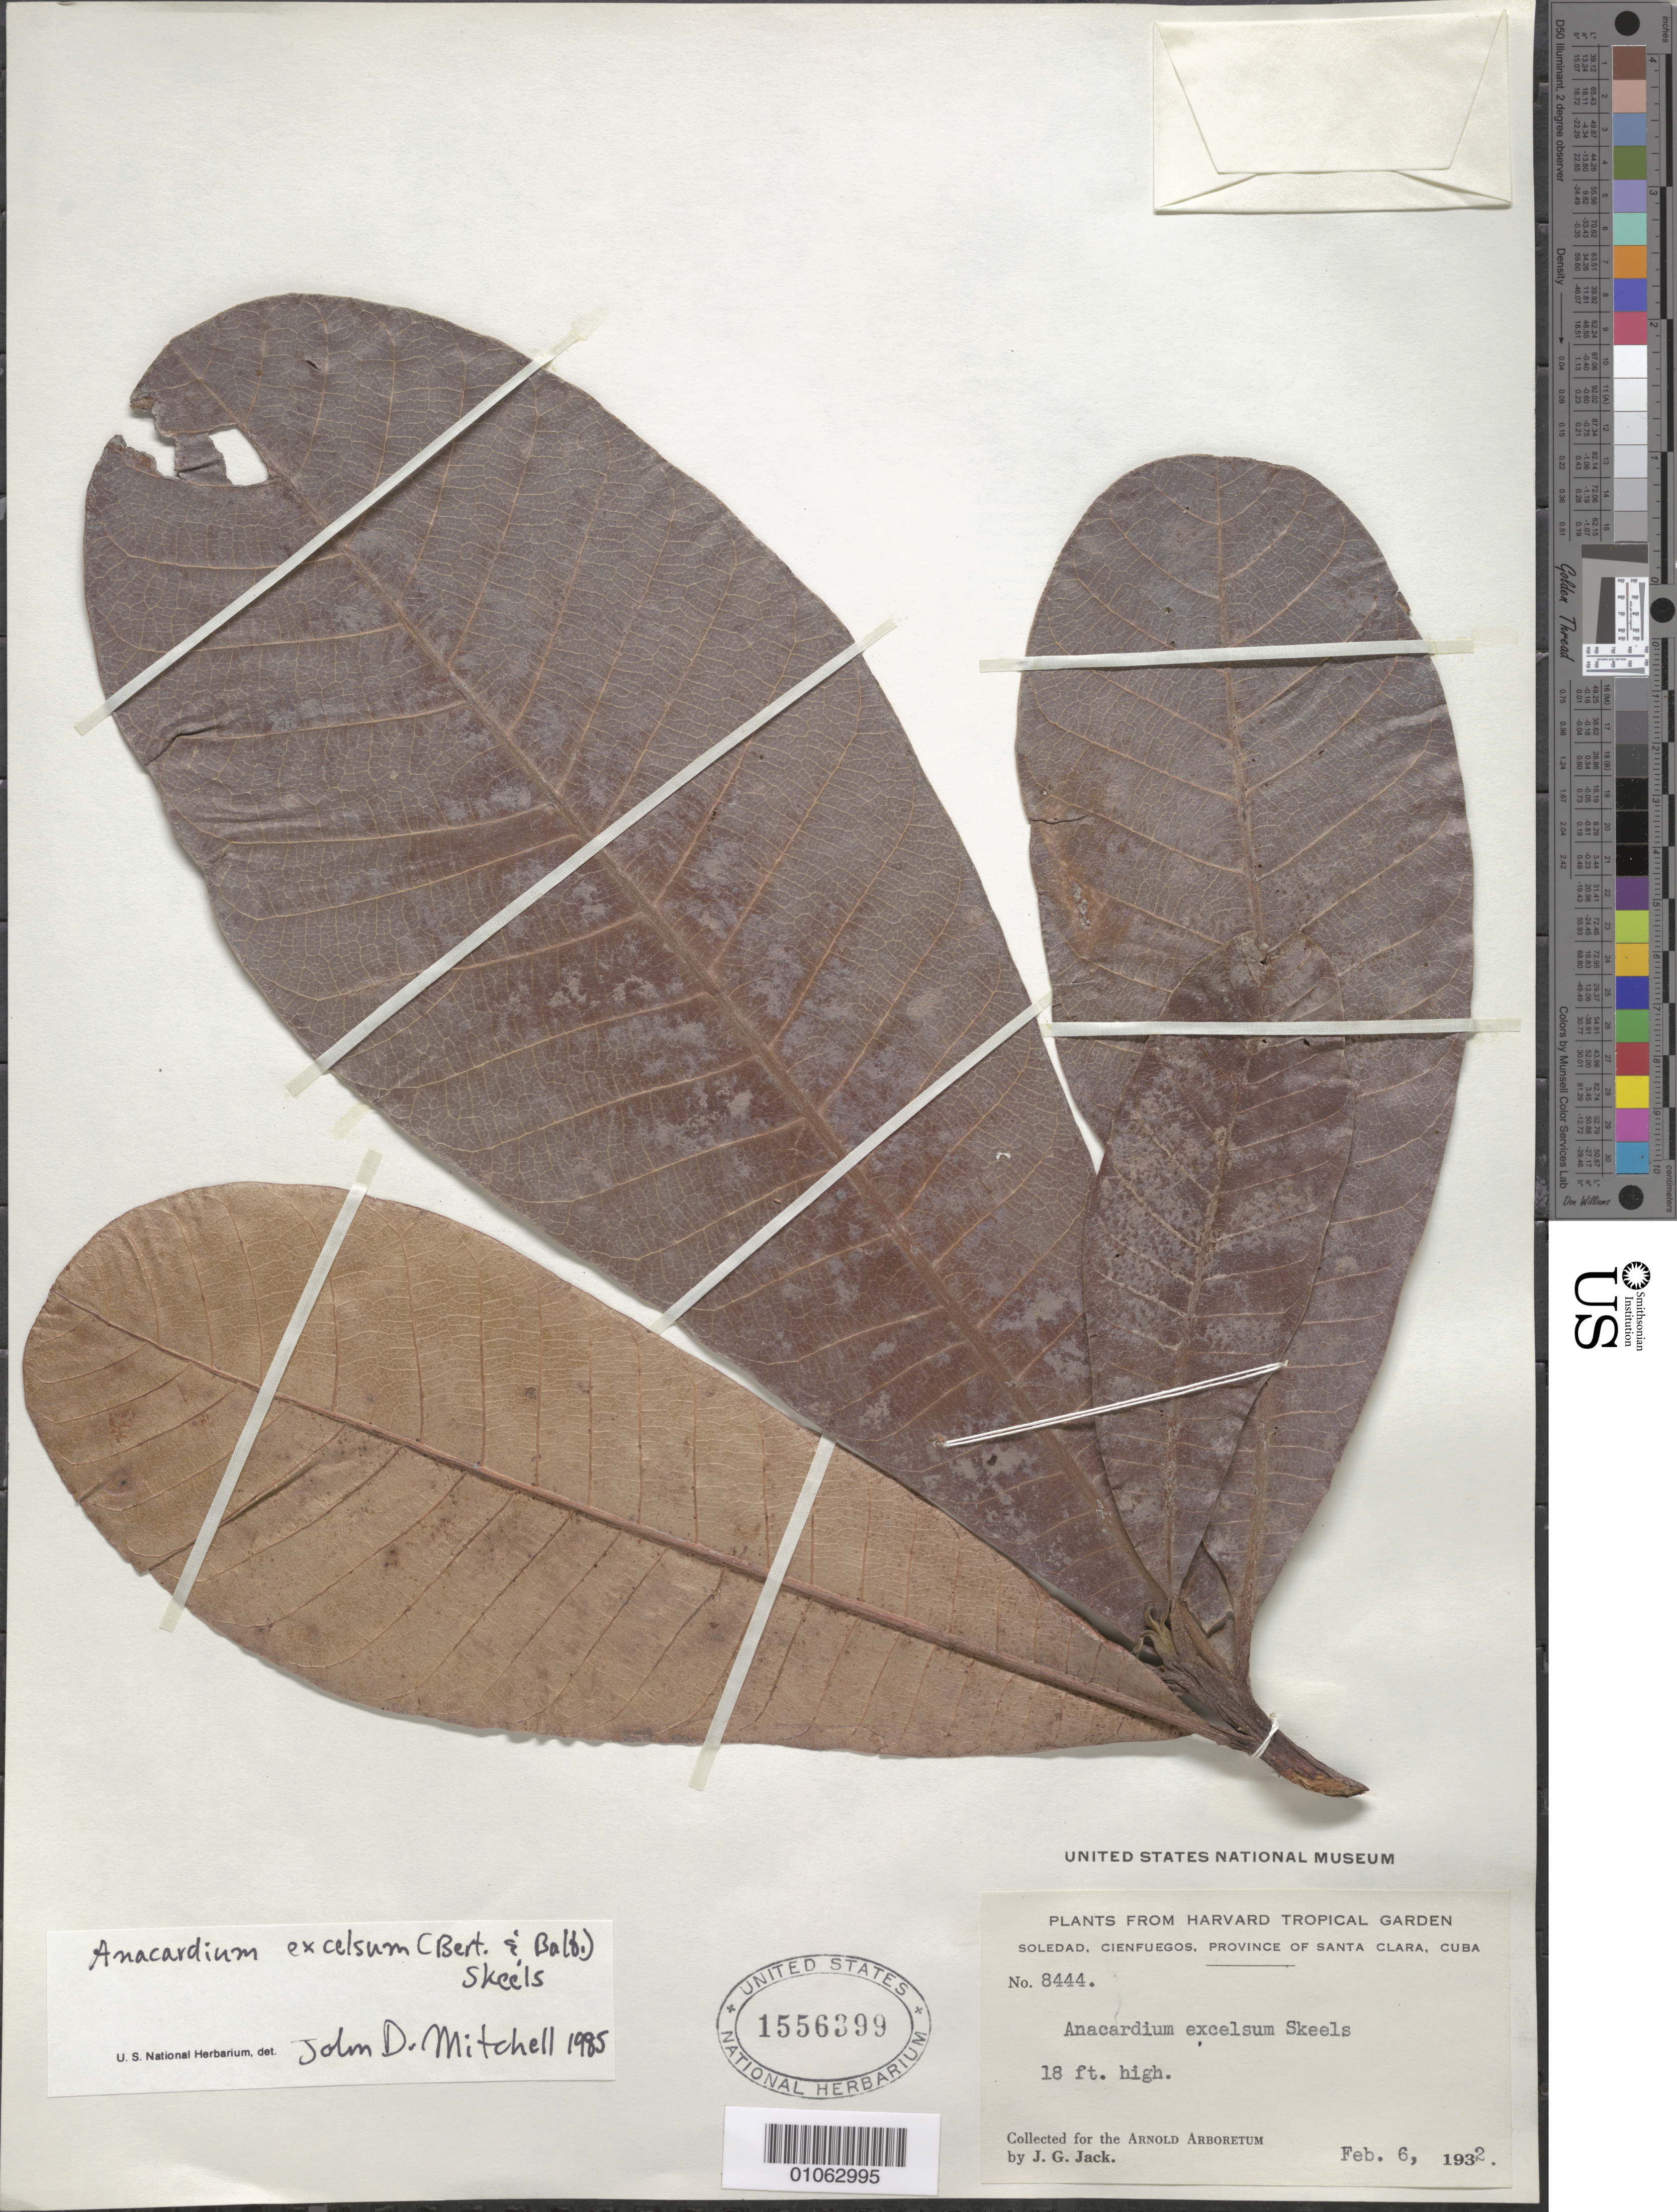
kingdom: Plantae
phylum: Tracheophyta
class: Magnoliopsida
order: Sapindales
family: Anacardiaceae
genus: Anacardium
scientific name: Anacardium excelsum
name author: (Kunth) Skeels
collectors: J. G. Jack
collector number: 8444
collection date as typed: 06 Feb 1932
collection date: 1932-02-06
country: Cuba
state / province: Villa Clara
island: Cuba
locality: Santa Clara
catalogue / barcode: US 1556399